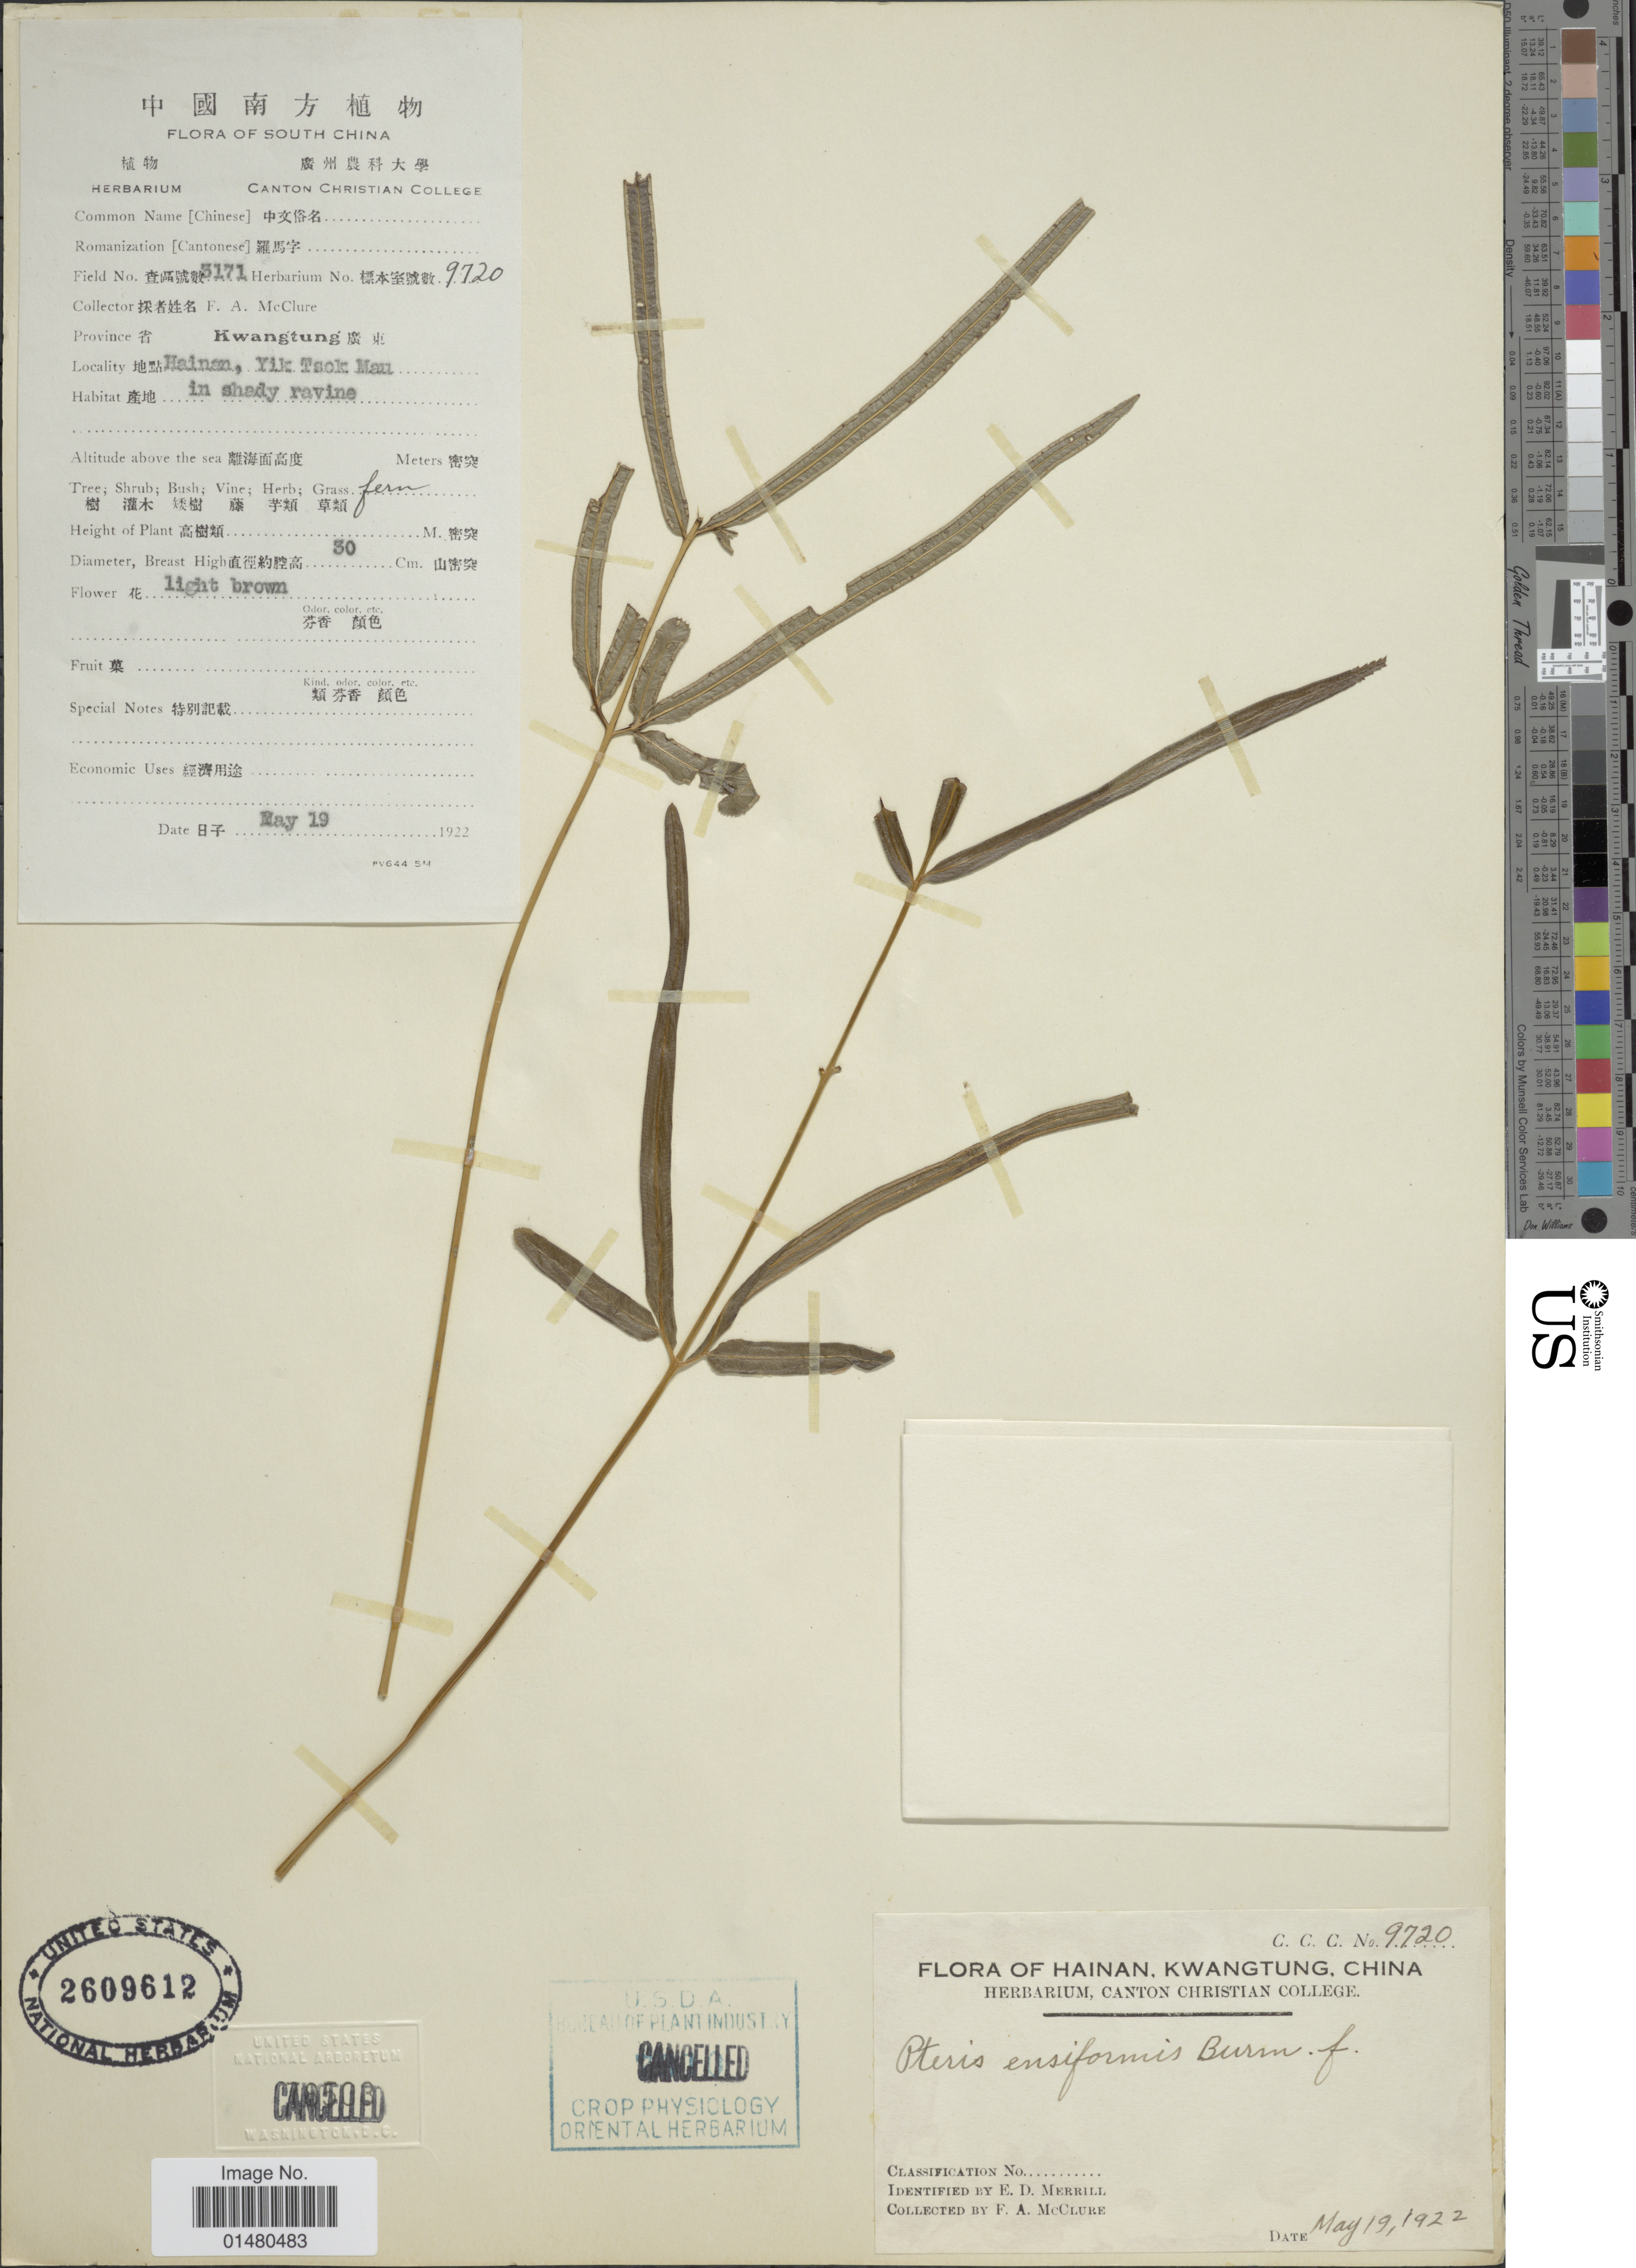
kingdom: Plantae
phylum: Tracheophyta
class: Polypodiopsida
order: Polypodiales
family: Pteridaceae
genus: Pteris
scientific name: Pteris ensiformis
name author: Burm. f.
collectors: F. A. McClure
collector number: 3171/9720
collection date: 1922-05-19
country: China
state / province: Guangdong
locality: South China, Kwangtung, Hainan, Yik Tsok Man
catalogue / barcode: US 2609612